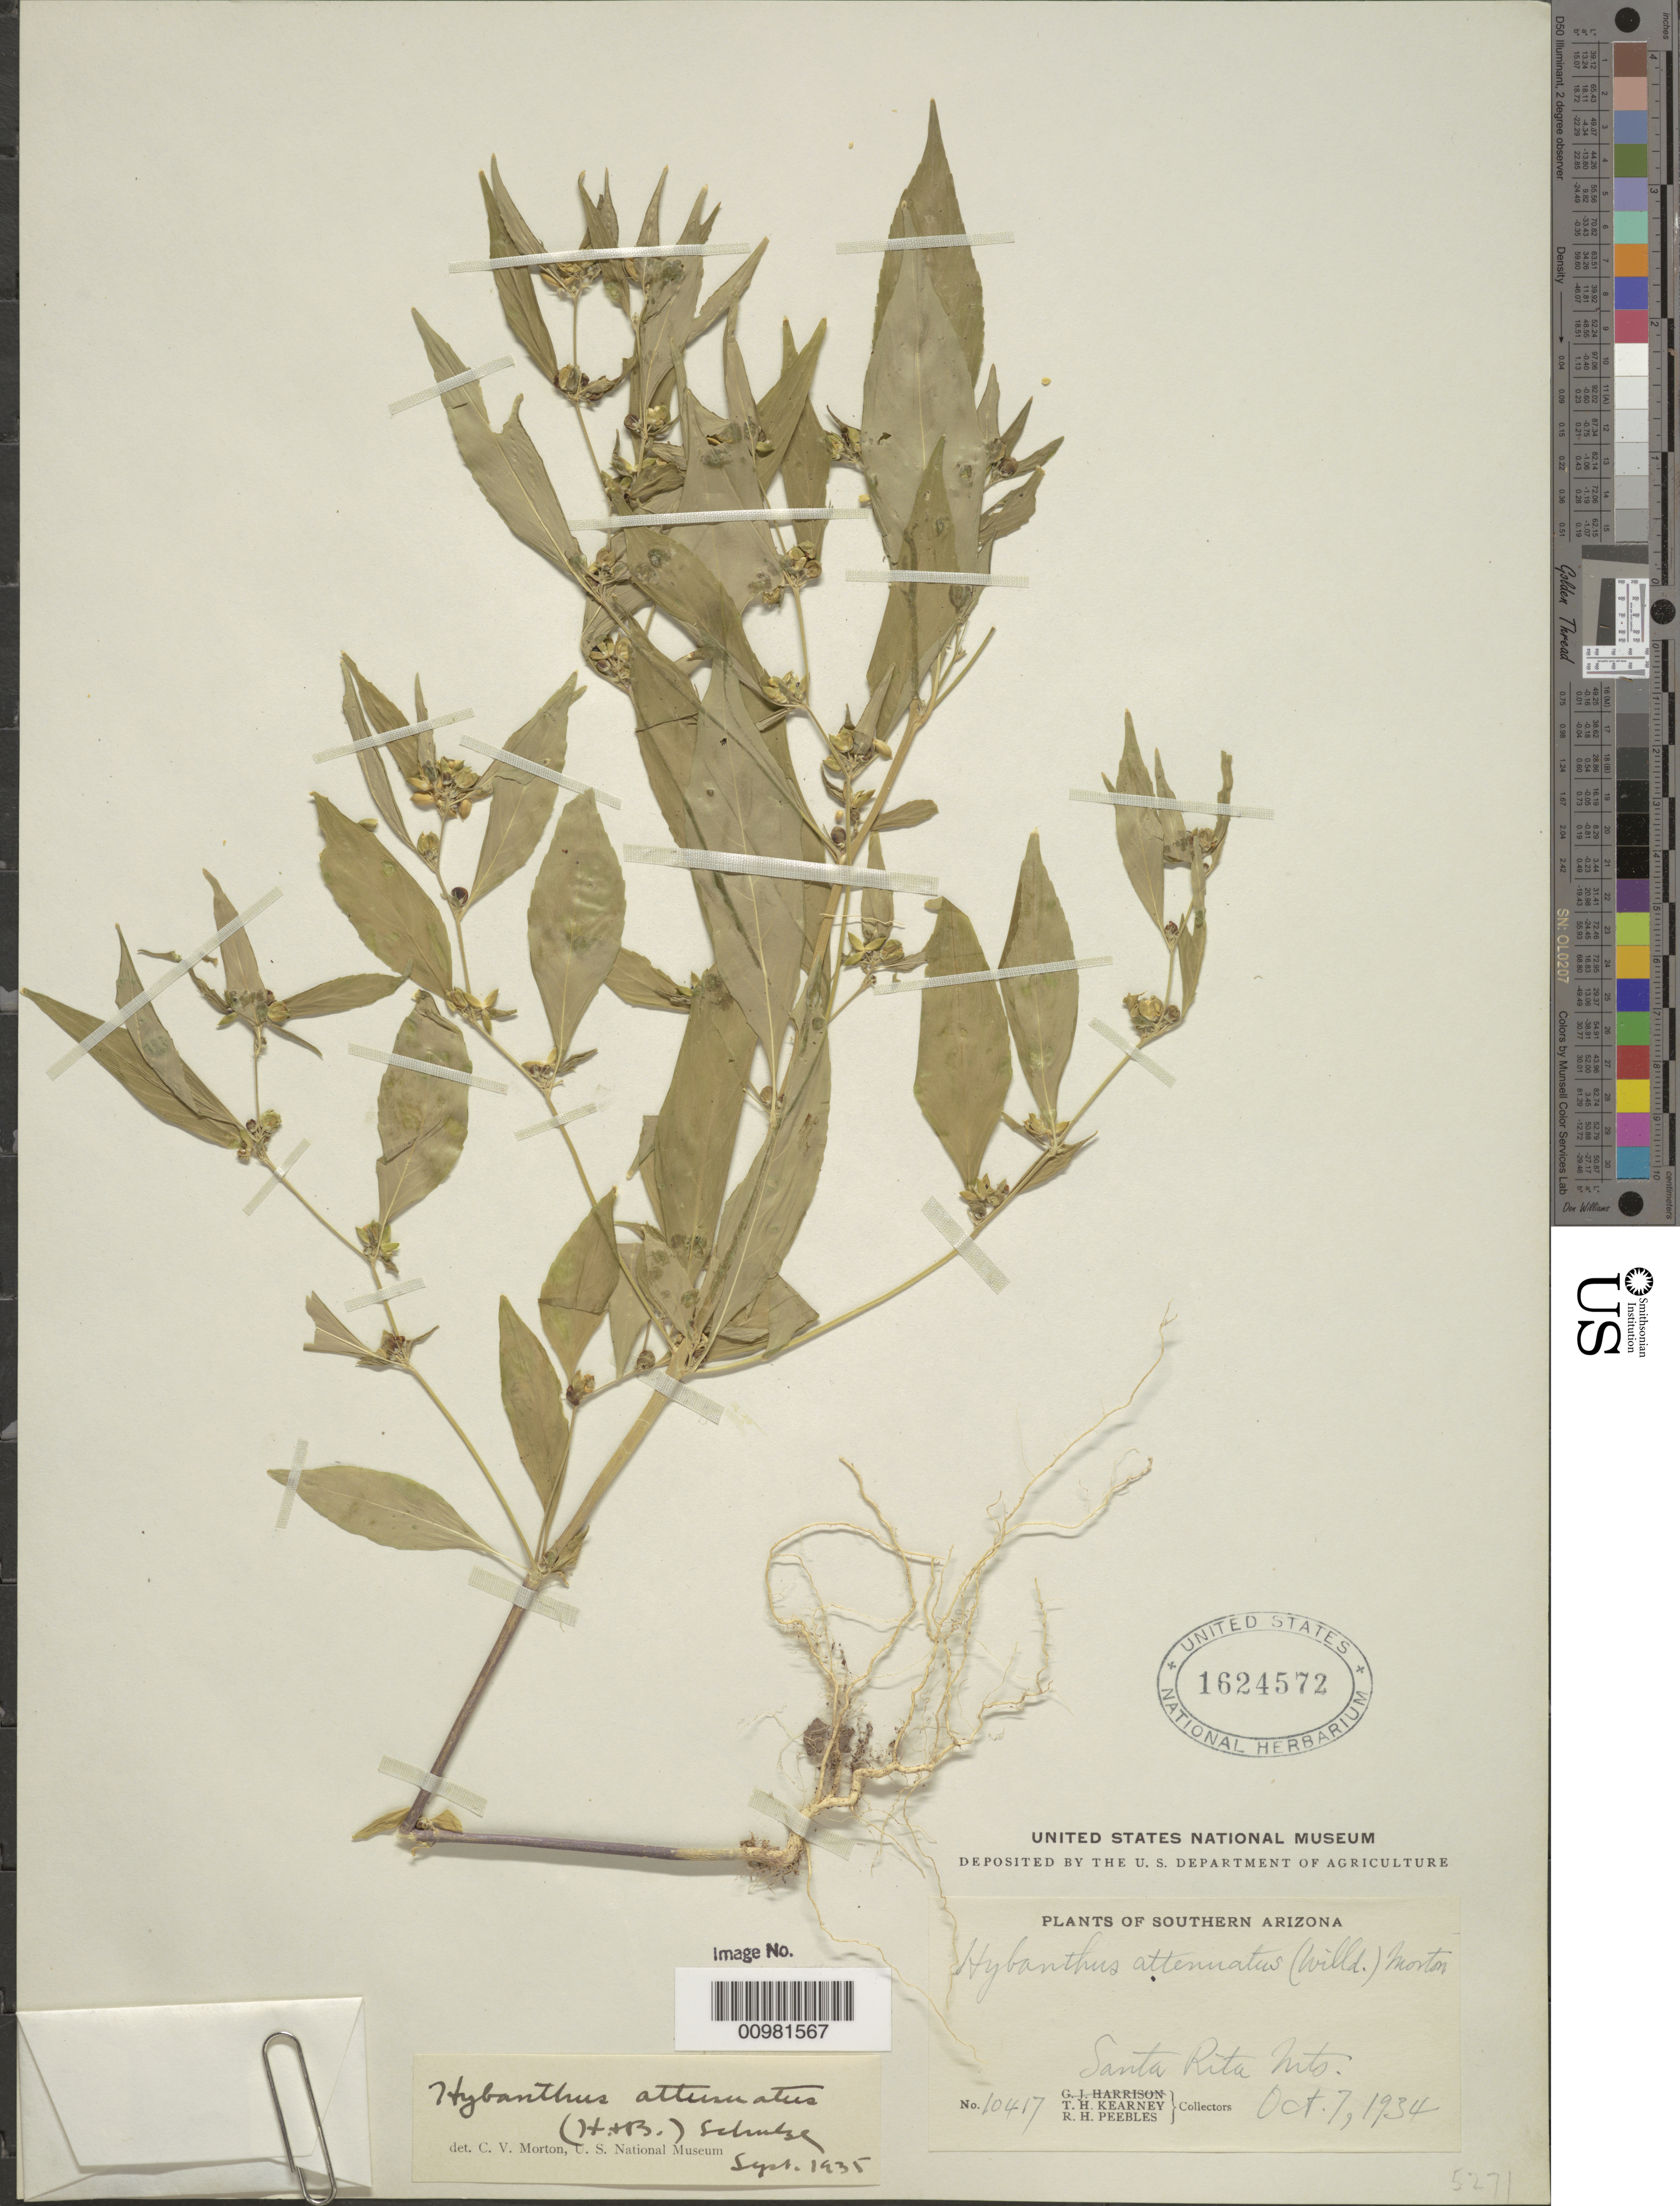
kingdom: Plantae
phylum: Tracheophyta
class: Magnoliopsida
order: Malpighiales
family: Violaceae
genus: Pombalia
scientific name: Pombalia attenuata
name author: (Humb. & Bonpl. ex Willd.) Paula-Souza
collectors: T. H. Kearney & R. H. Peebles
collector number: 10417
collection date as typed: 07 Oct 1934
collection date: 1934-10-07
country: United States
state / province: Arizona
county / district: Santa Cruz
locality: Santa Rita Mts.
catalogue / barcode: US 1624572